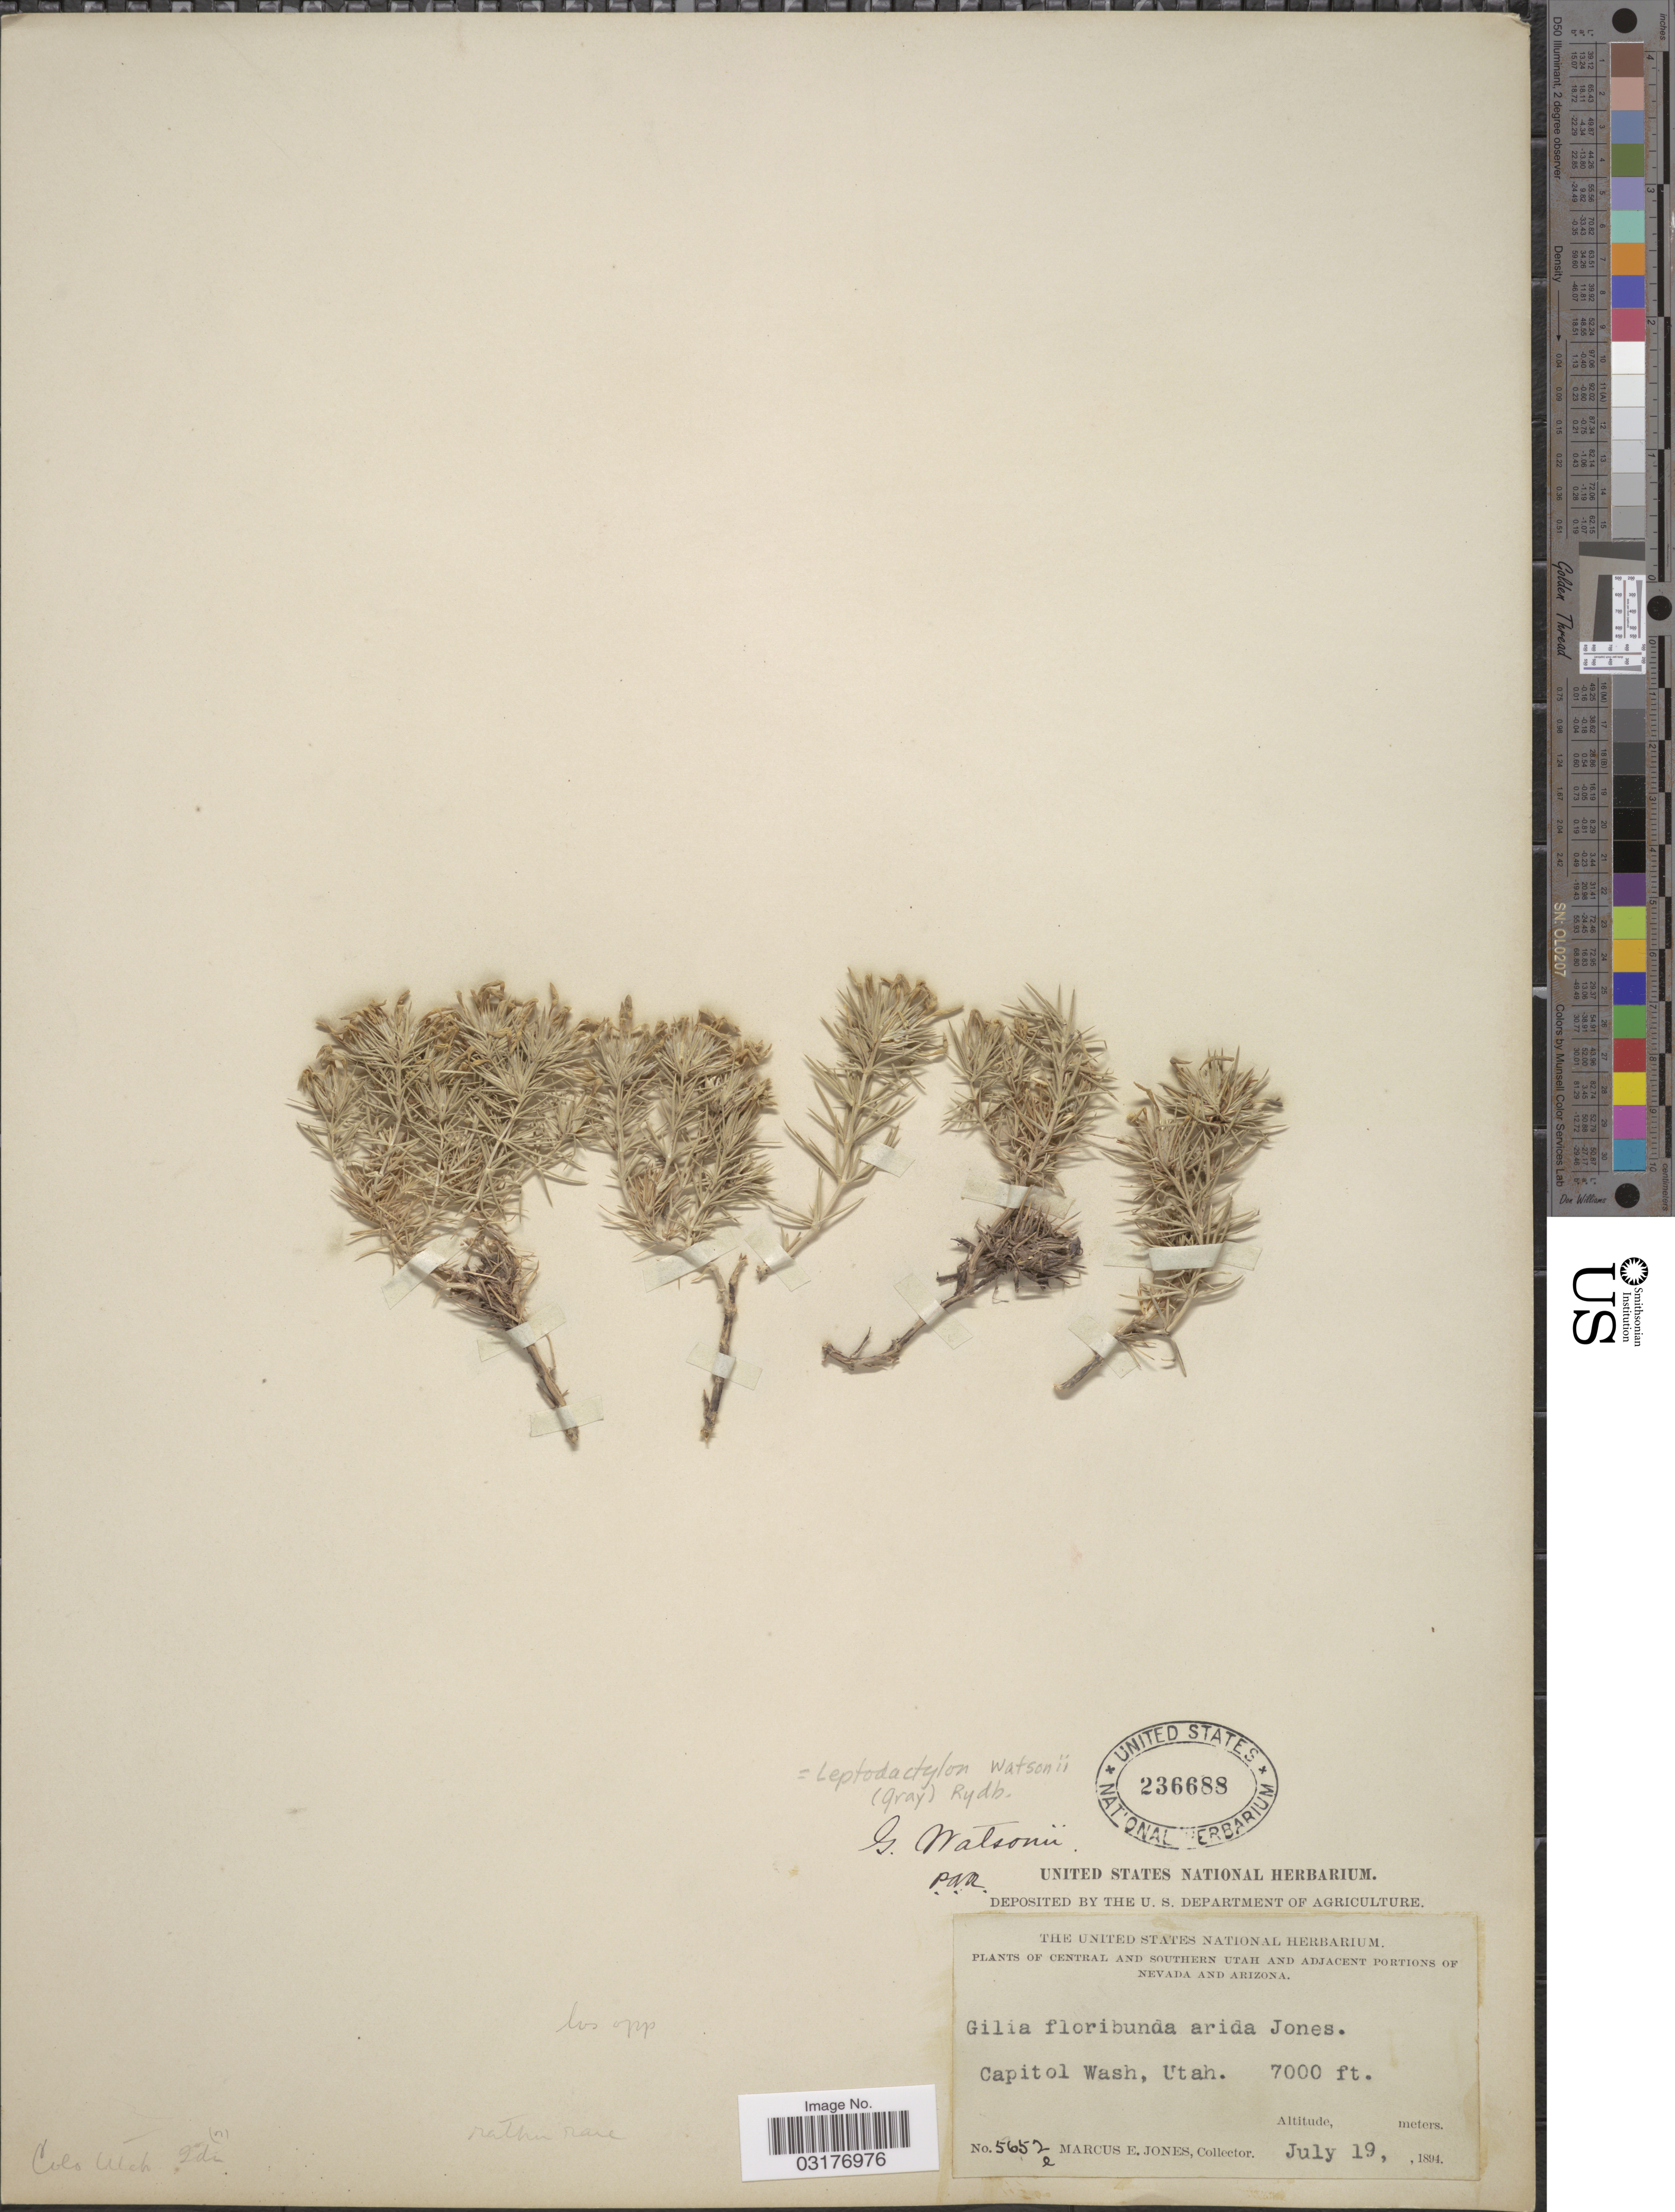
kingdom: Plantae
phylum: Tracheophyta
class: Magnoliopsida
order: Ericales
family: Polemoniaceae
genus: Linanthus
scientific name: Linanthus watsonii subsp. watsonii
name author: (A. Gray) Wherry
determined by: Strong, Mark T., (BOT), Smithsonian Institution - National Museum of Natural History (UNITED STATES)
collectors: M. E. Jones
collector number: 5652e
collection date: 1894-07-19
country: United States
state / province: Utah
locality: Central and southern Utah. Capitol Wash.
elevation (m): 2134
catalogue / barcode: US 236688